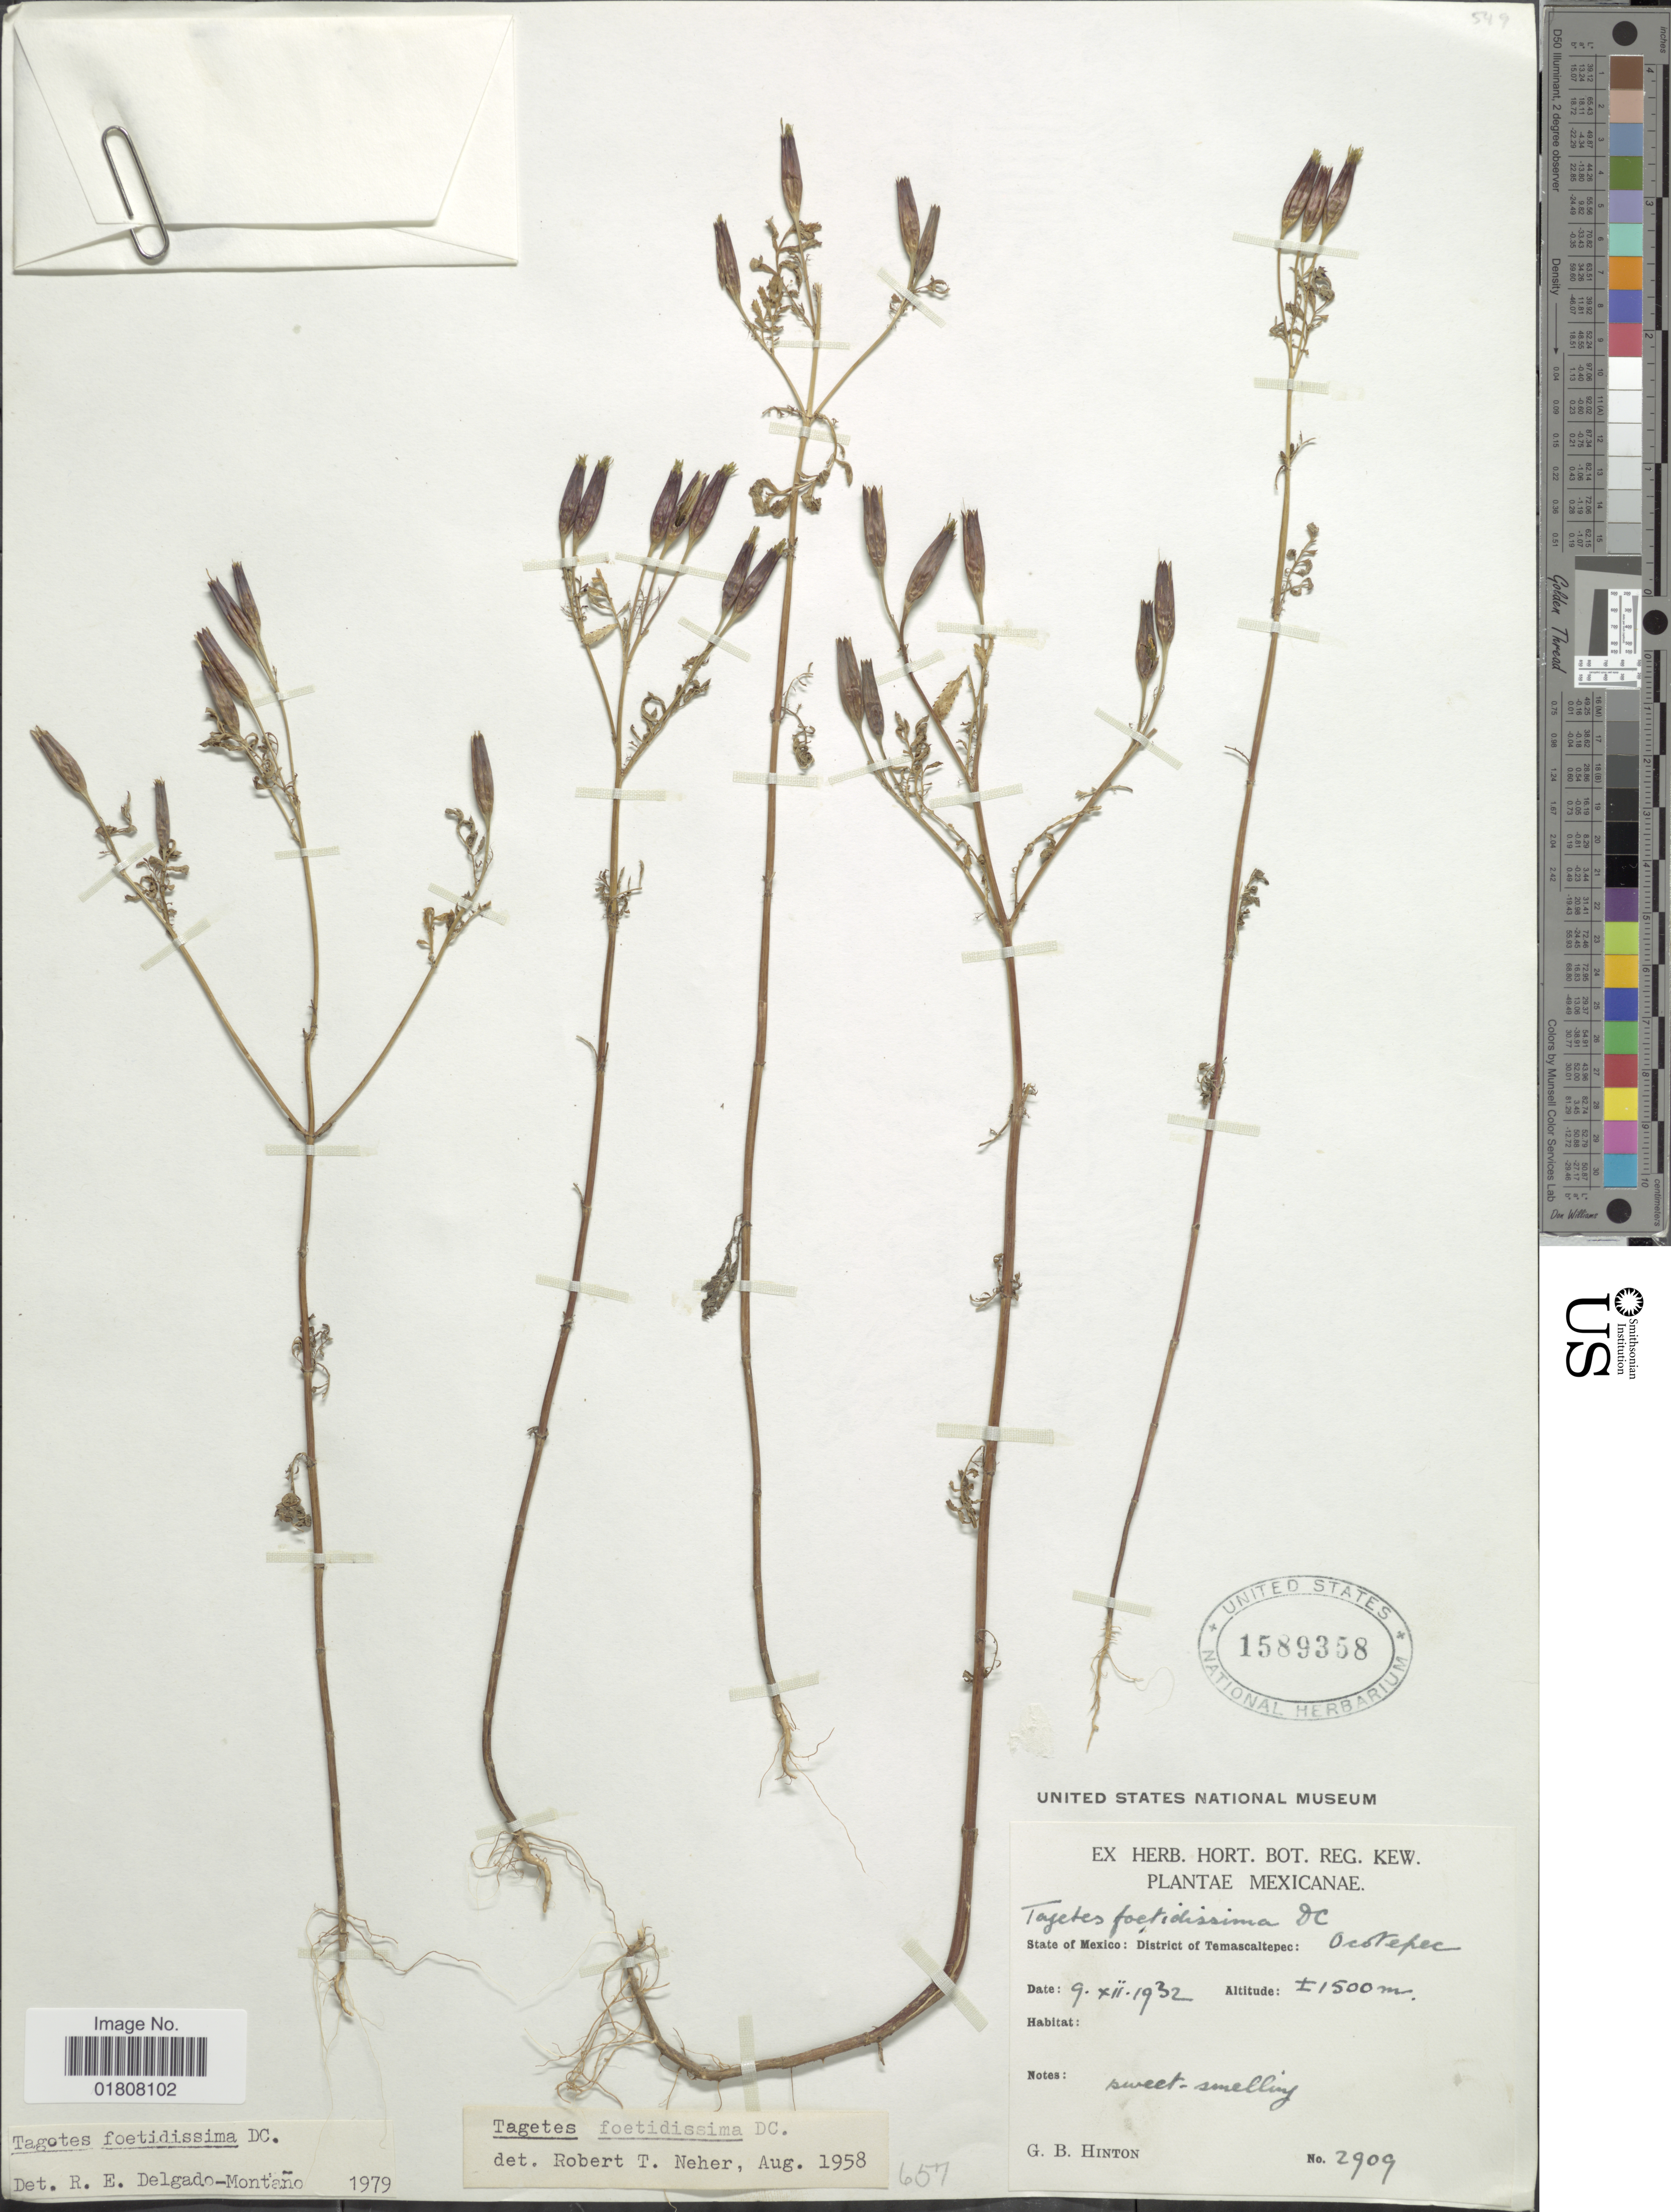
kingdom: Plantae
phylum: Tracheophyta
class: Magnoliopsida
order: Asterales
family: Asteraceae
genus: Tagetes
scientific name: Tagetes foetidissima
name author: DC.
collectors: G. B. Hinton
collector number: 2909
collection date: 1932-12-09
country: Mexico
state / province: México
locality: District of Temascaltepec, Ocotepec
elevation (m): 1500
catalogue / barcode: US 1589358